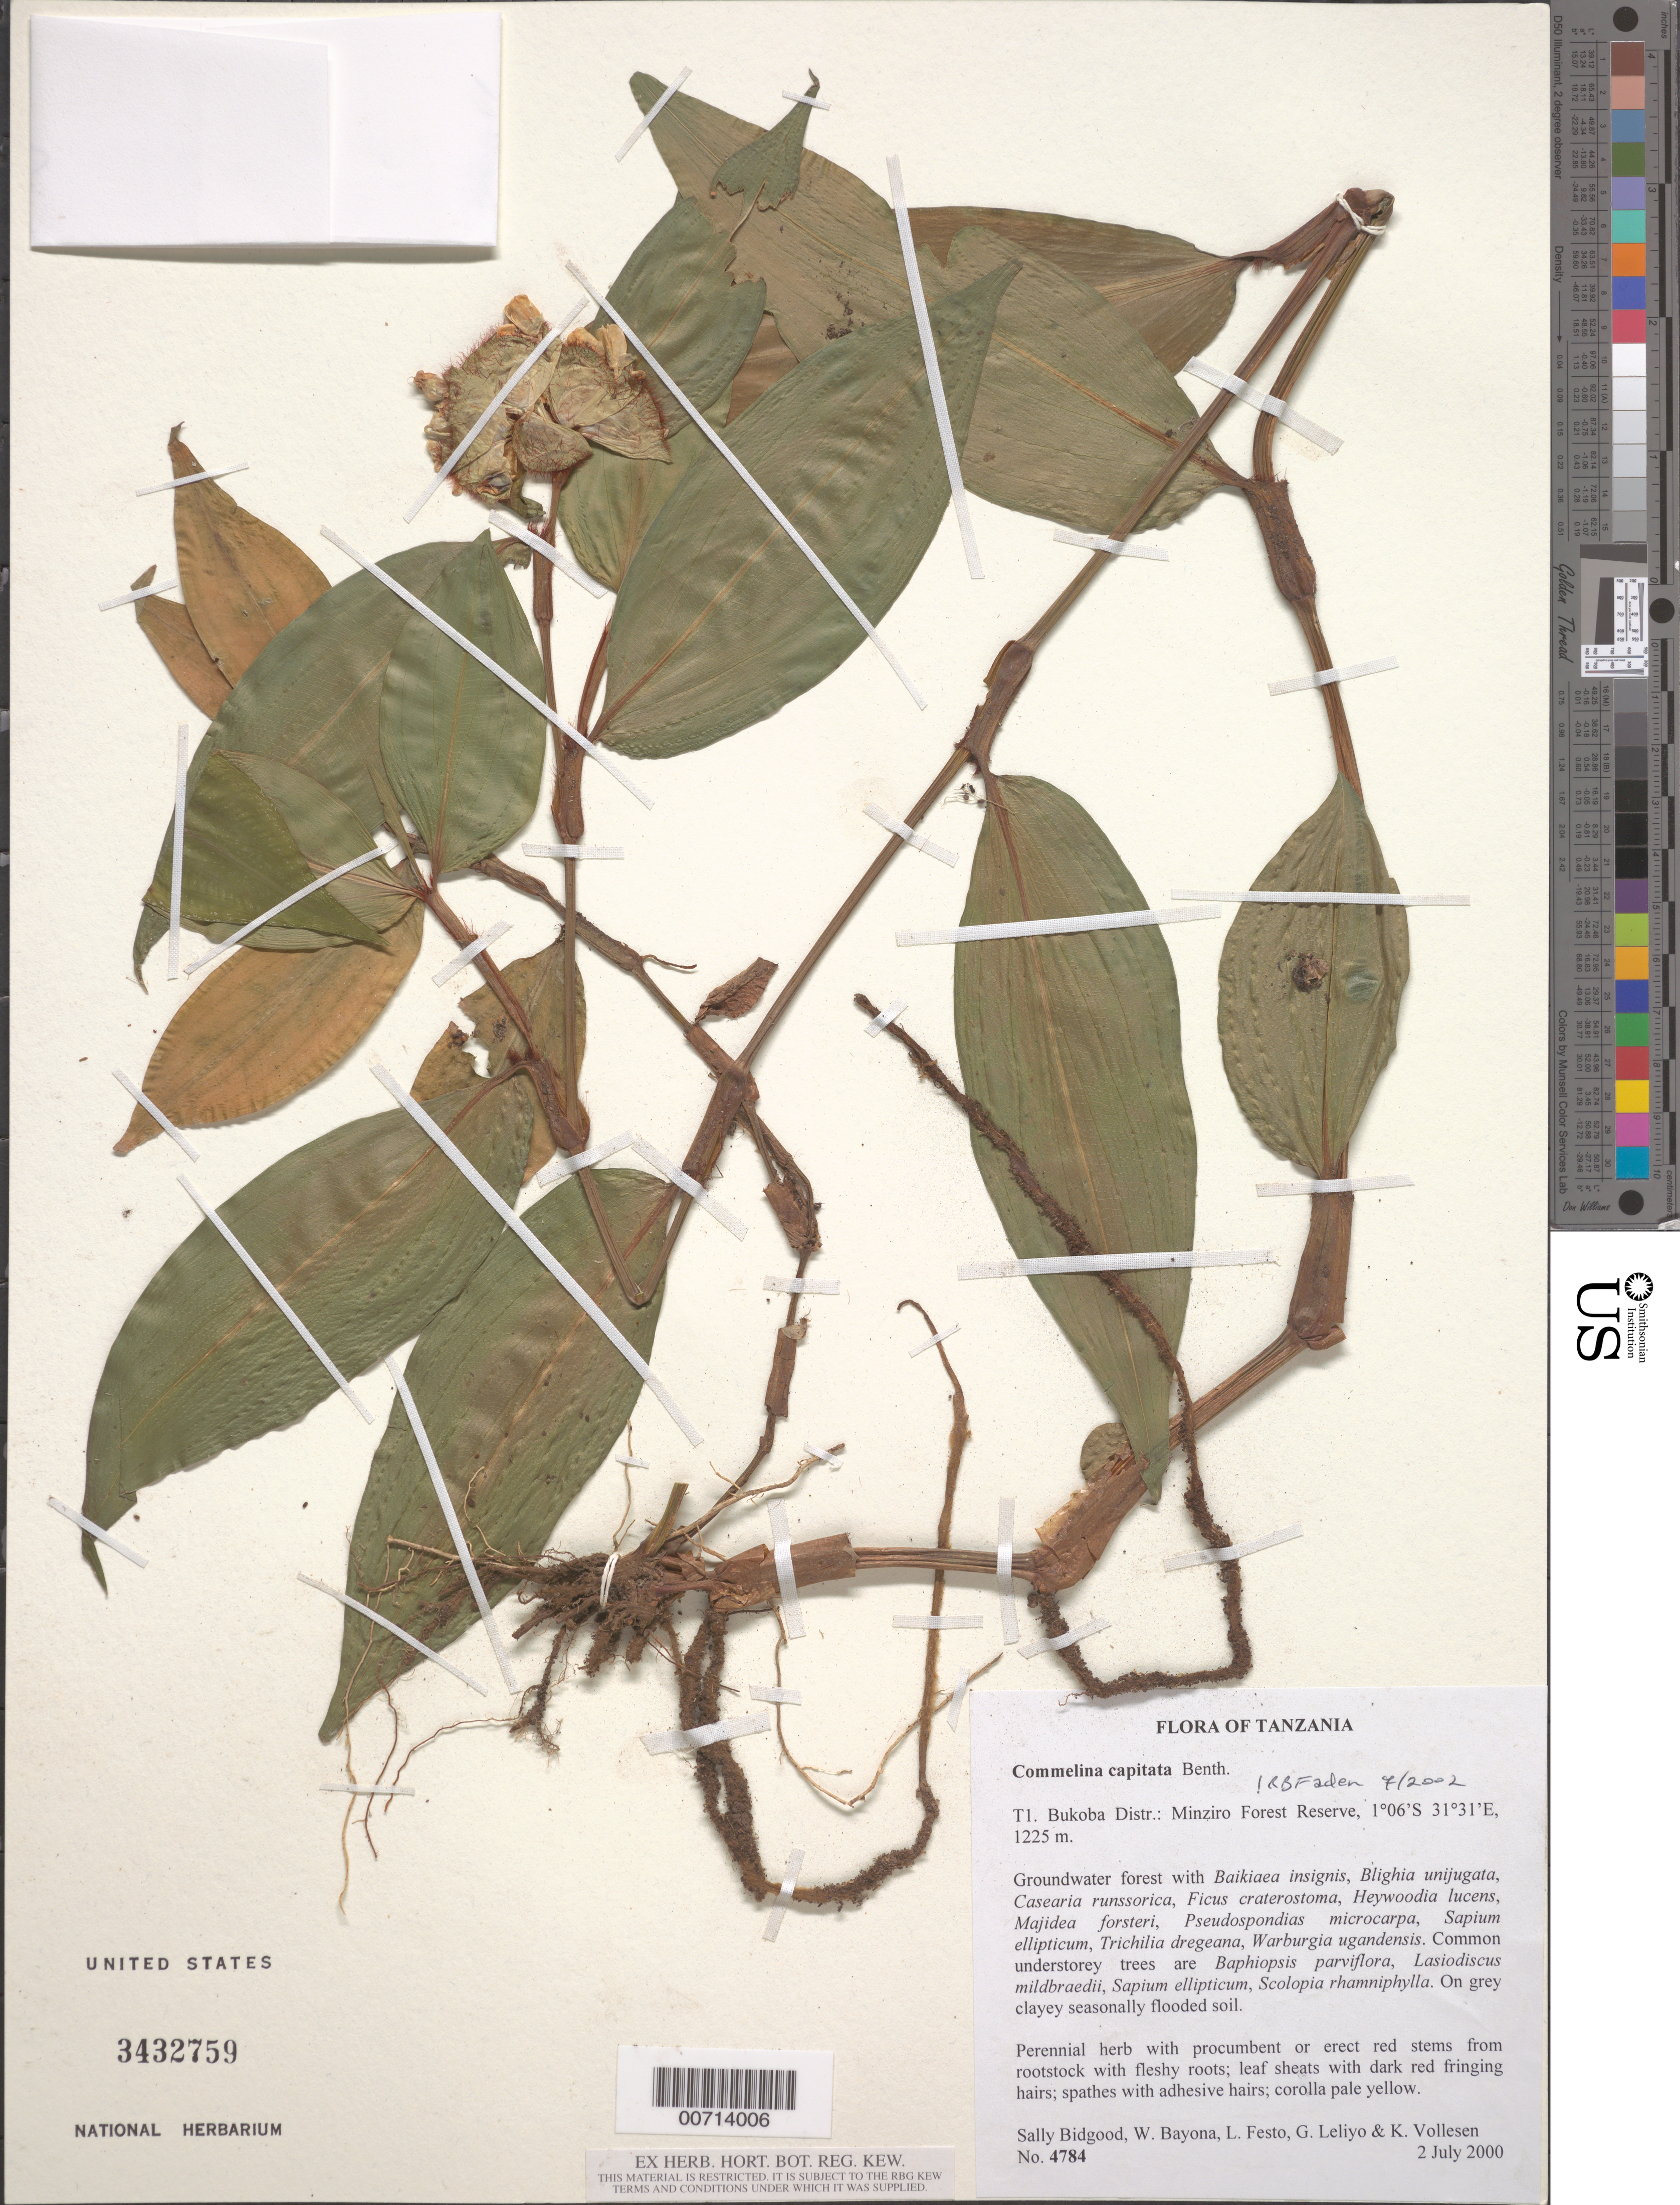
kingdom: Plantae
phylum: Tracheophyta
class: Liliopsida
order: Commelinales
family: Commelinaceae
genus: Commelina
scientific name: Commelina capitata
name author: Benth.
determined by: Faden, Robert B., (US), Smithsonian Institution - National Museum of Natural History (UNITED STATES)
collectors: S. Bidgood, W. Bayona, L. Festo, G. Leliyo & K. Vollesen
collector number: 4784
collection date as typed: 02 Jul 2000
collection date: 2000-07-02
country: Tanzania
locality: T1 Bukoba Dist., Minziro Forest Reserve.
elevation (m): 1225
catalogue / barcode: US 3432759